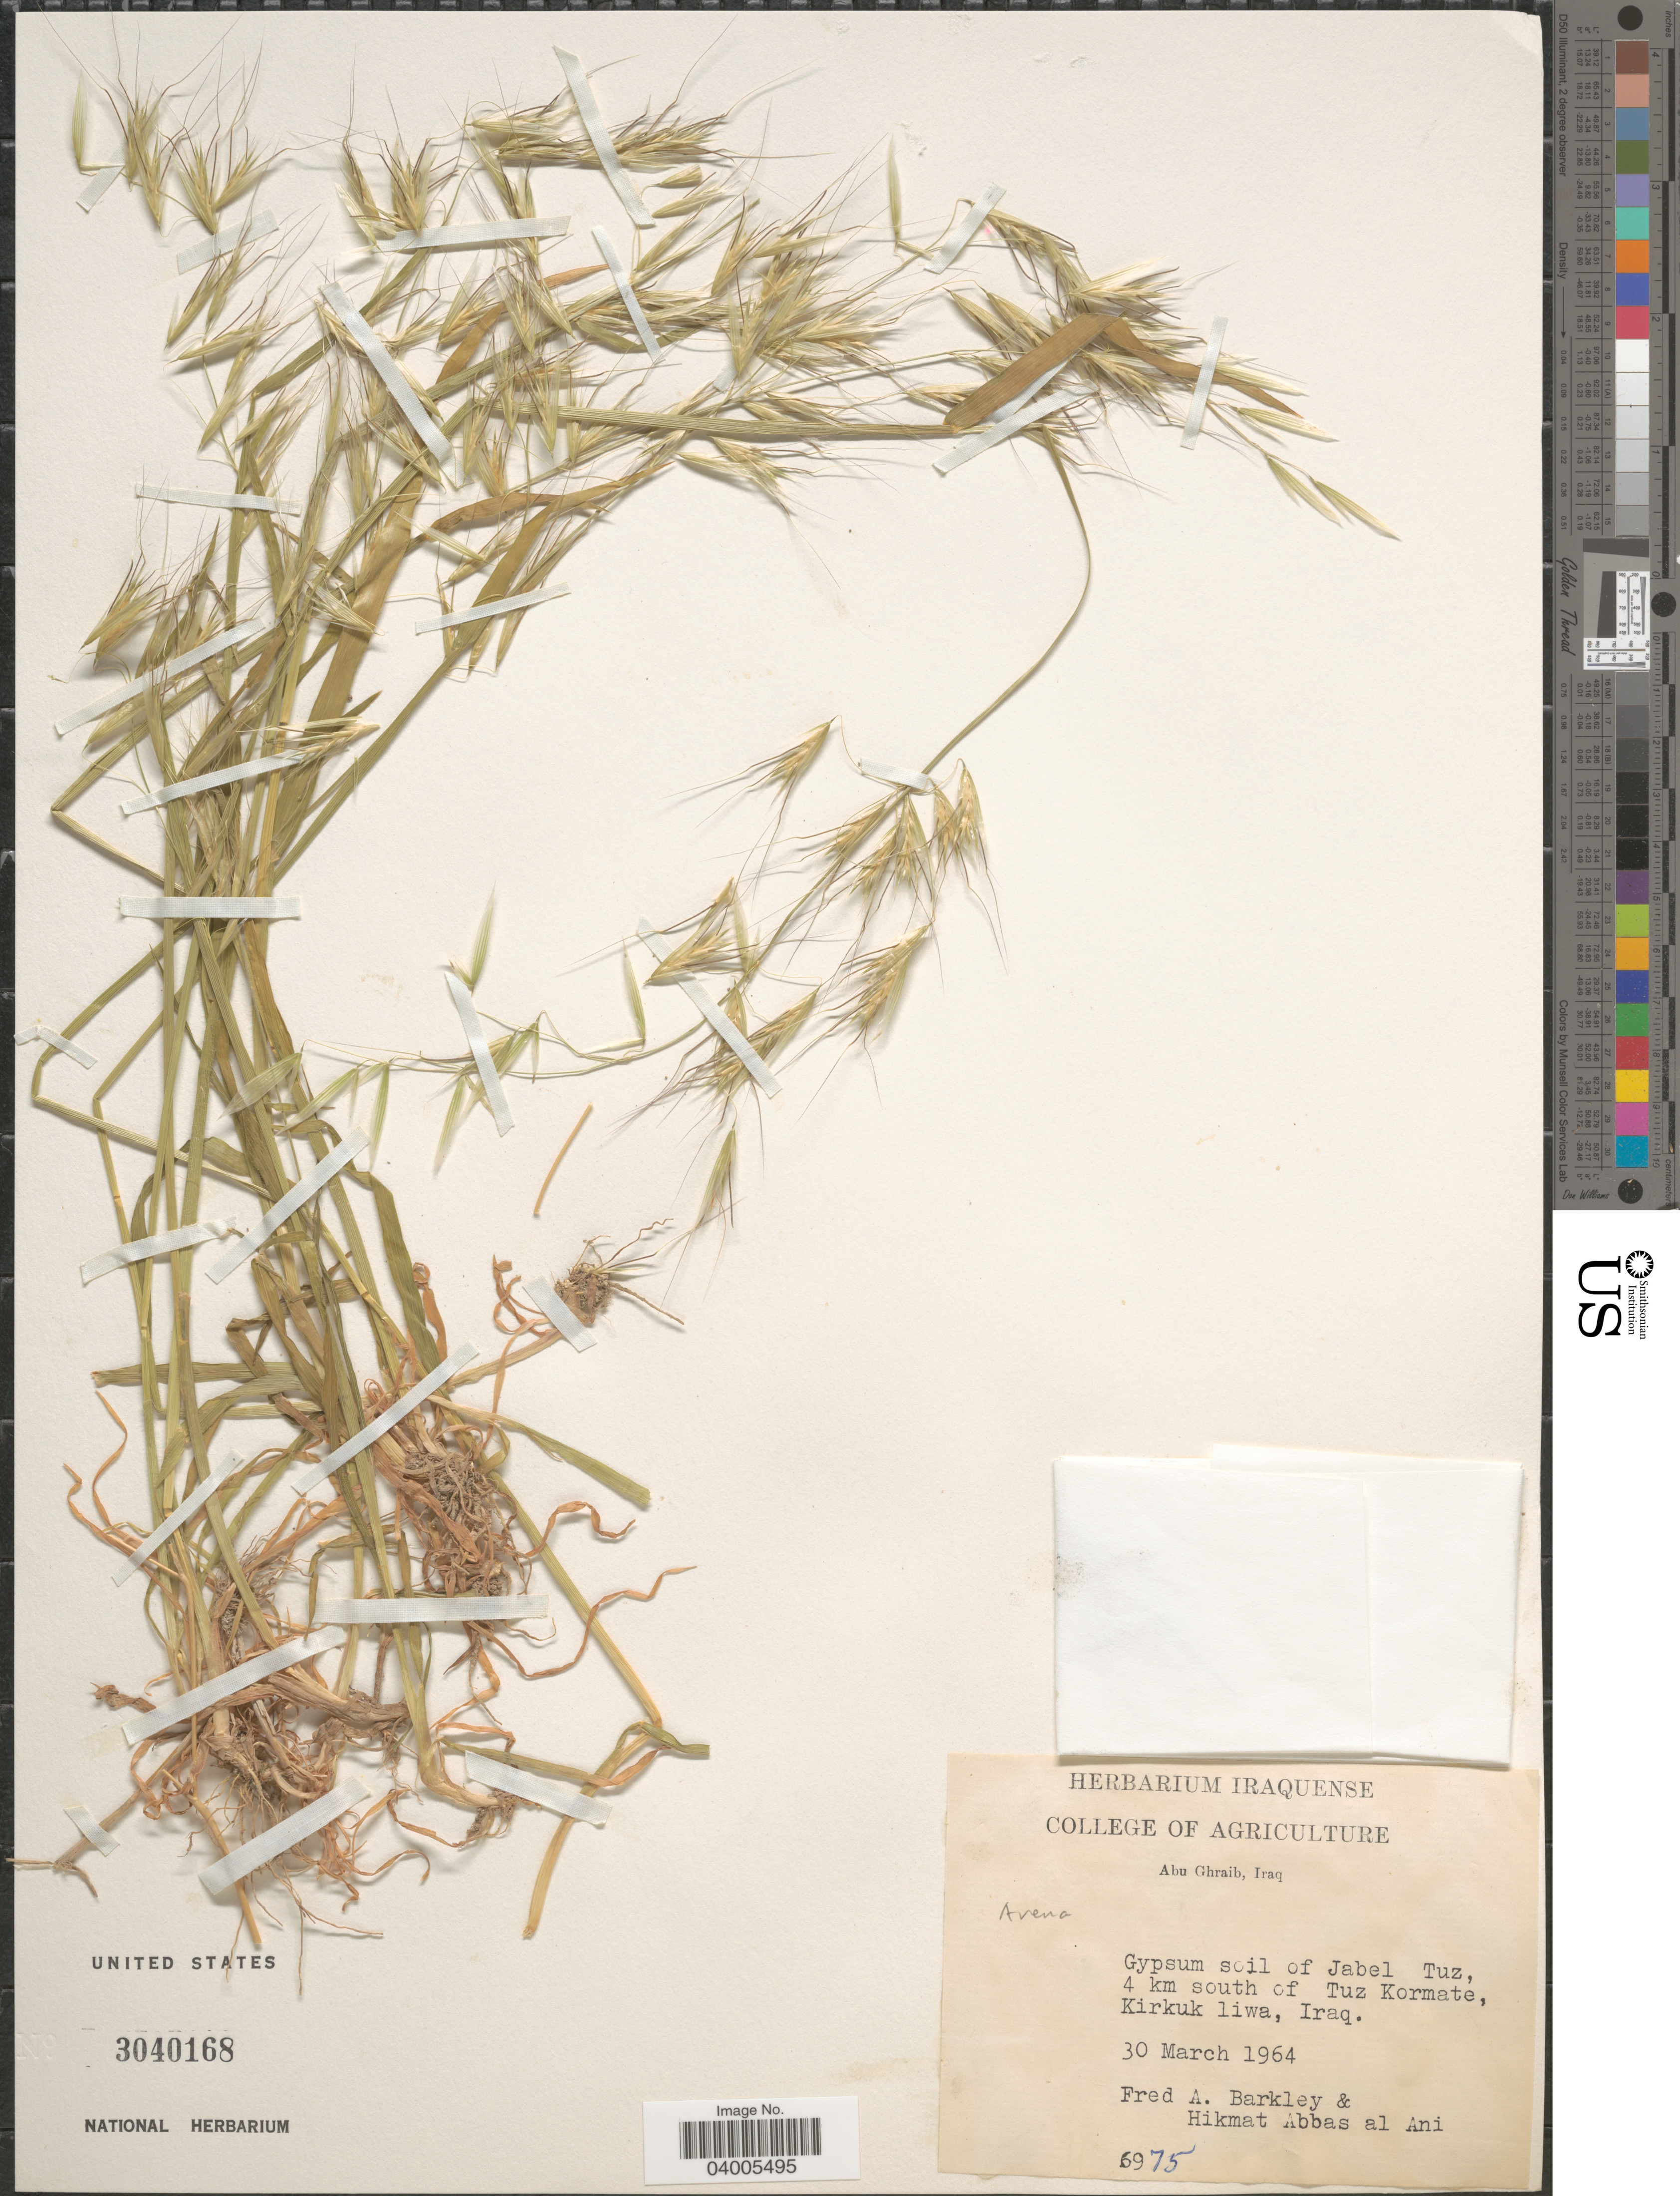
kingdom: Plantae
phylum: Tracheophyta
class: Liliopsida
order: Poales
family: Poaceae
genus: Avena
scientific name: Avena sp.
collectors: F. A. Barkley & H. Al-Ani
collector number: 6975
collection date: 1964-03-30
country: Iraq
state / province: Kirkūk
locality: Gypsum soil of Jabel Tuz, 4 km south of Tuz Kormate, Kirkuk liwa.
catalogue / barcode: US 3040168